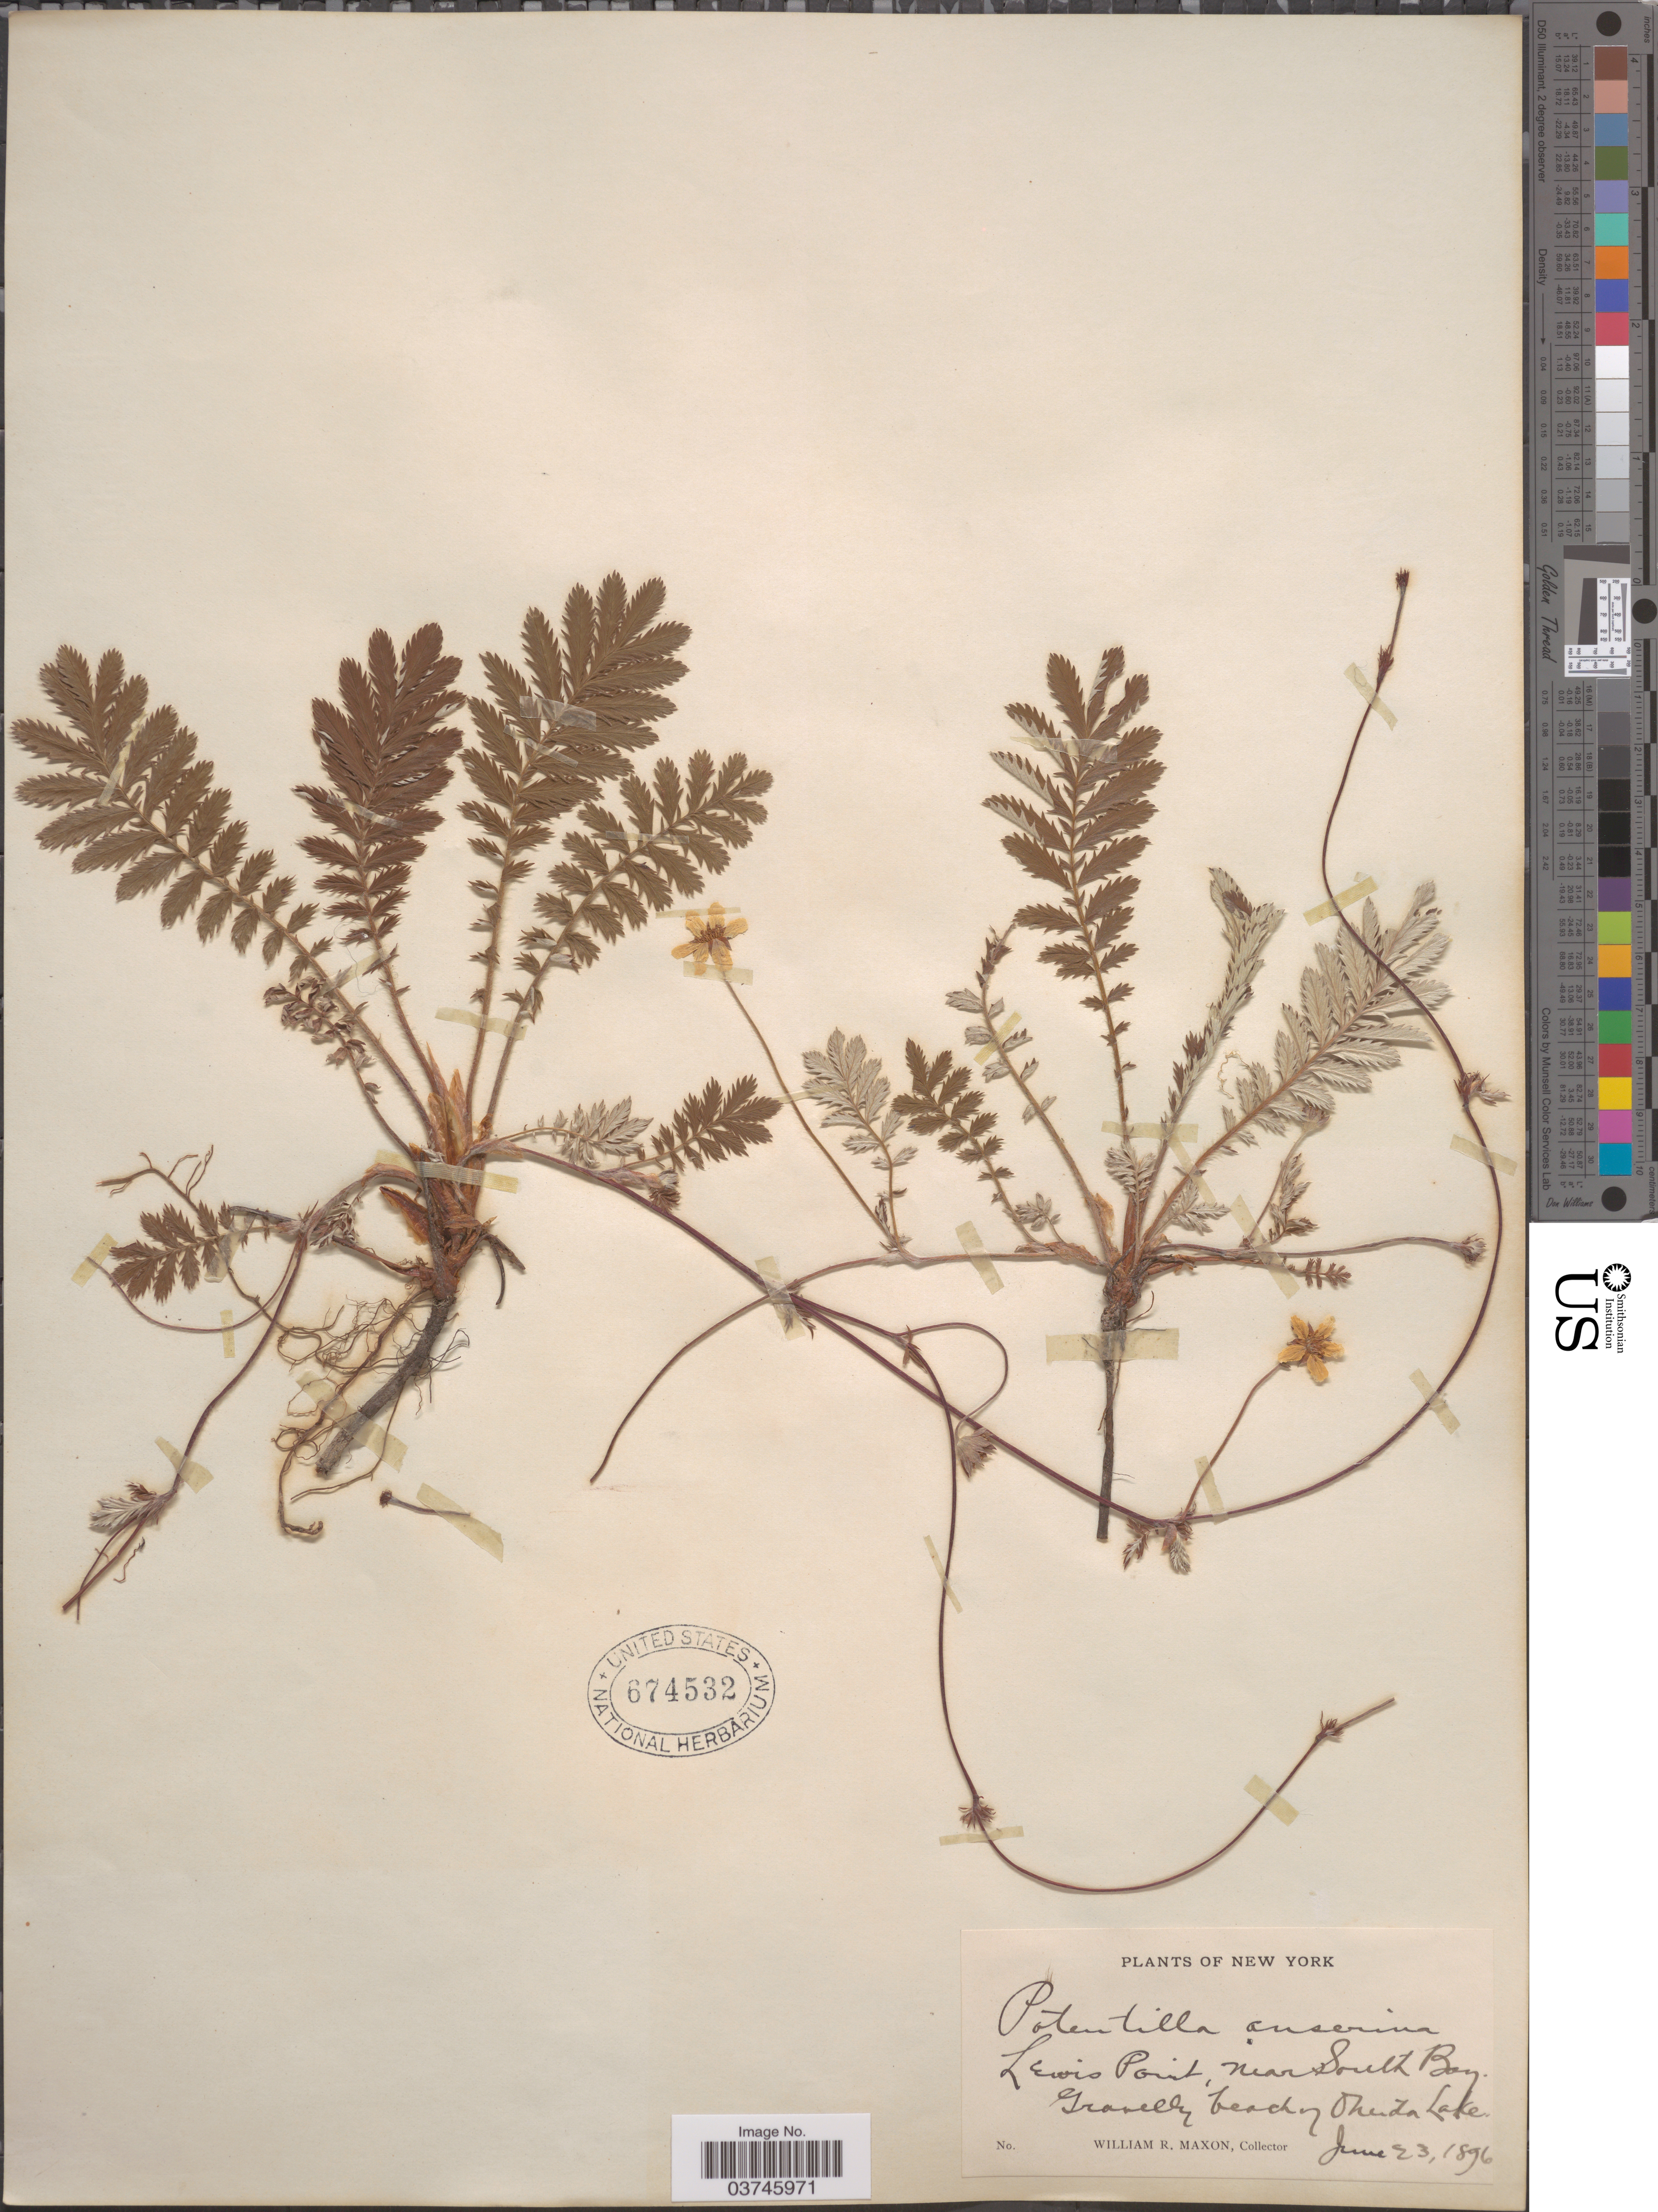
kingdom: Plantae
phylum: Tracheophyta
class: Magnoliopsida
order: Rosales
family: Rosaceae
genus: Argentina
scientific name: Argentina anserina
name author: (L.) Rydb.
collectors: W. R. Maxon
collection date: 1896-06-23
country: United States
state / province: New York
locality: Lewis Point, near South Bay. Gravelly beach of Oneida Lake.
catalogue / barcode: US 674532